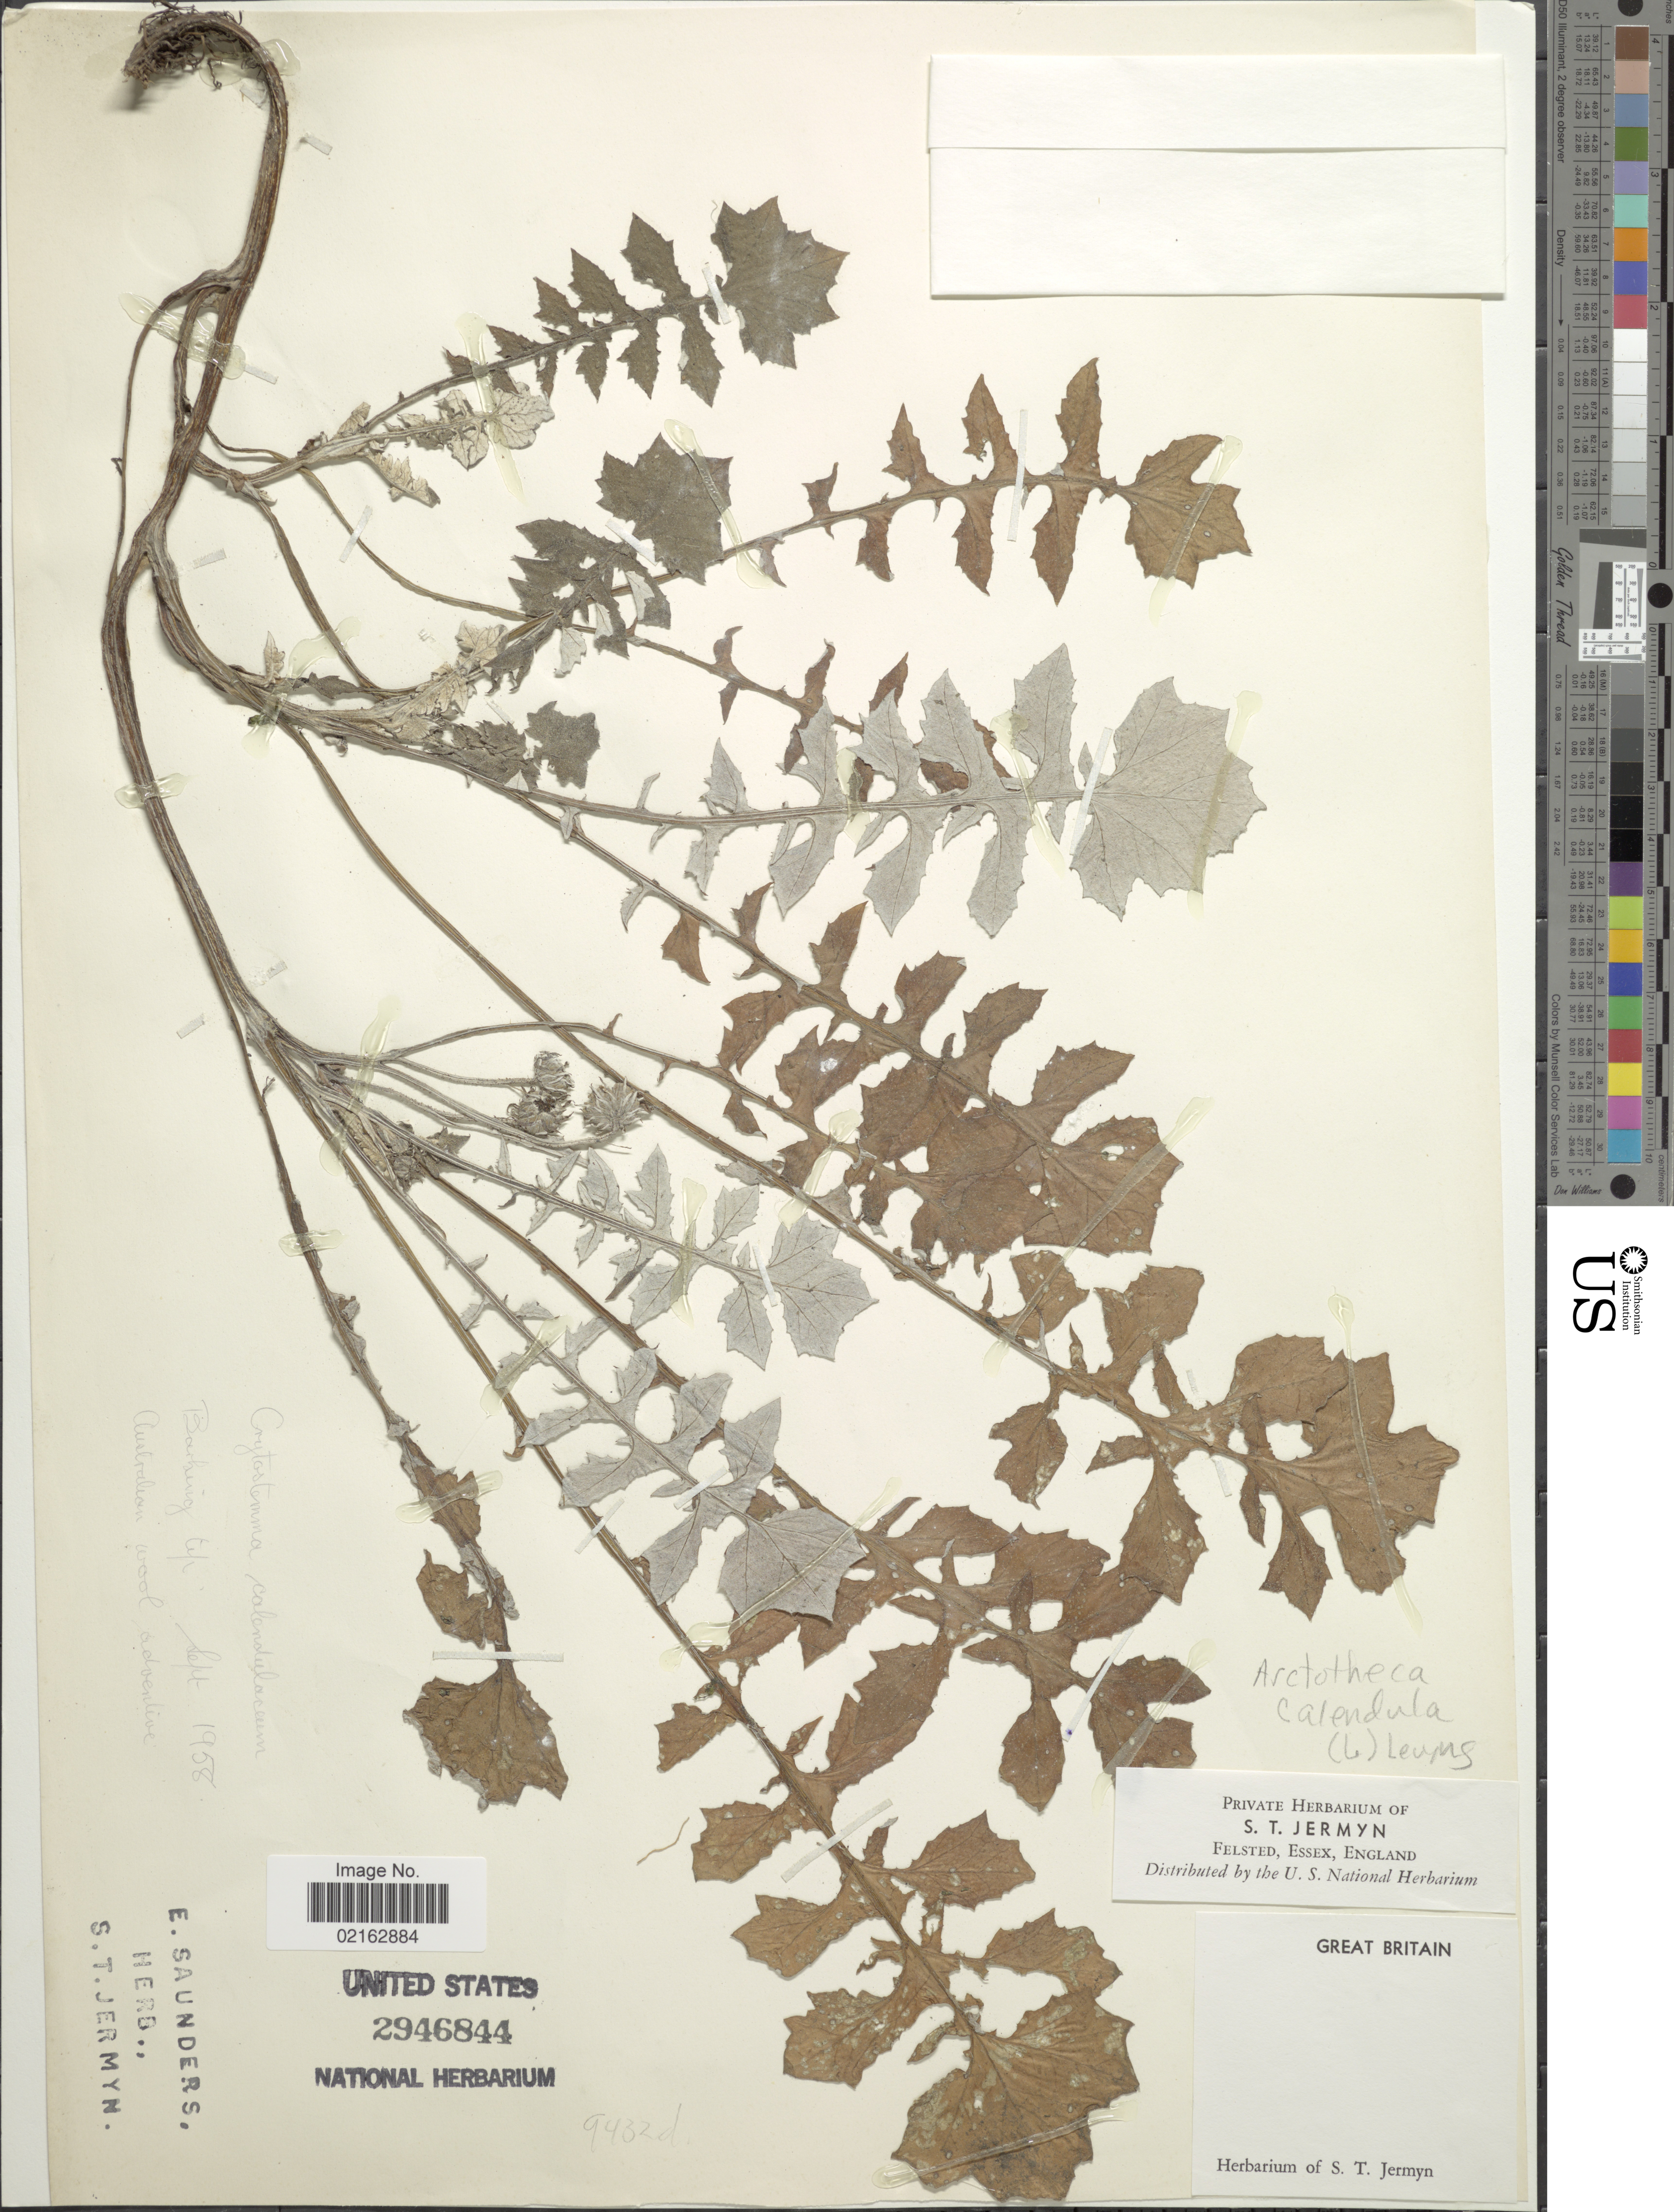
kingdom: Plantae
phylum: Tracheophyta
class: Magnoliopsida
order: Asterales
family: Asteraceae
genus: Arctotheca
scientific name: Arctotheca calendula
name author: (L.) Levyns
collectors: ex herb. S. T. Jermyn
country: United Kingdom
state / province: England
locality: Felsted, Essex, England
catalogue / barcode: US 2946844